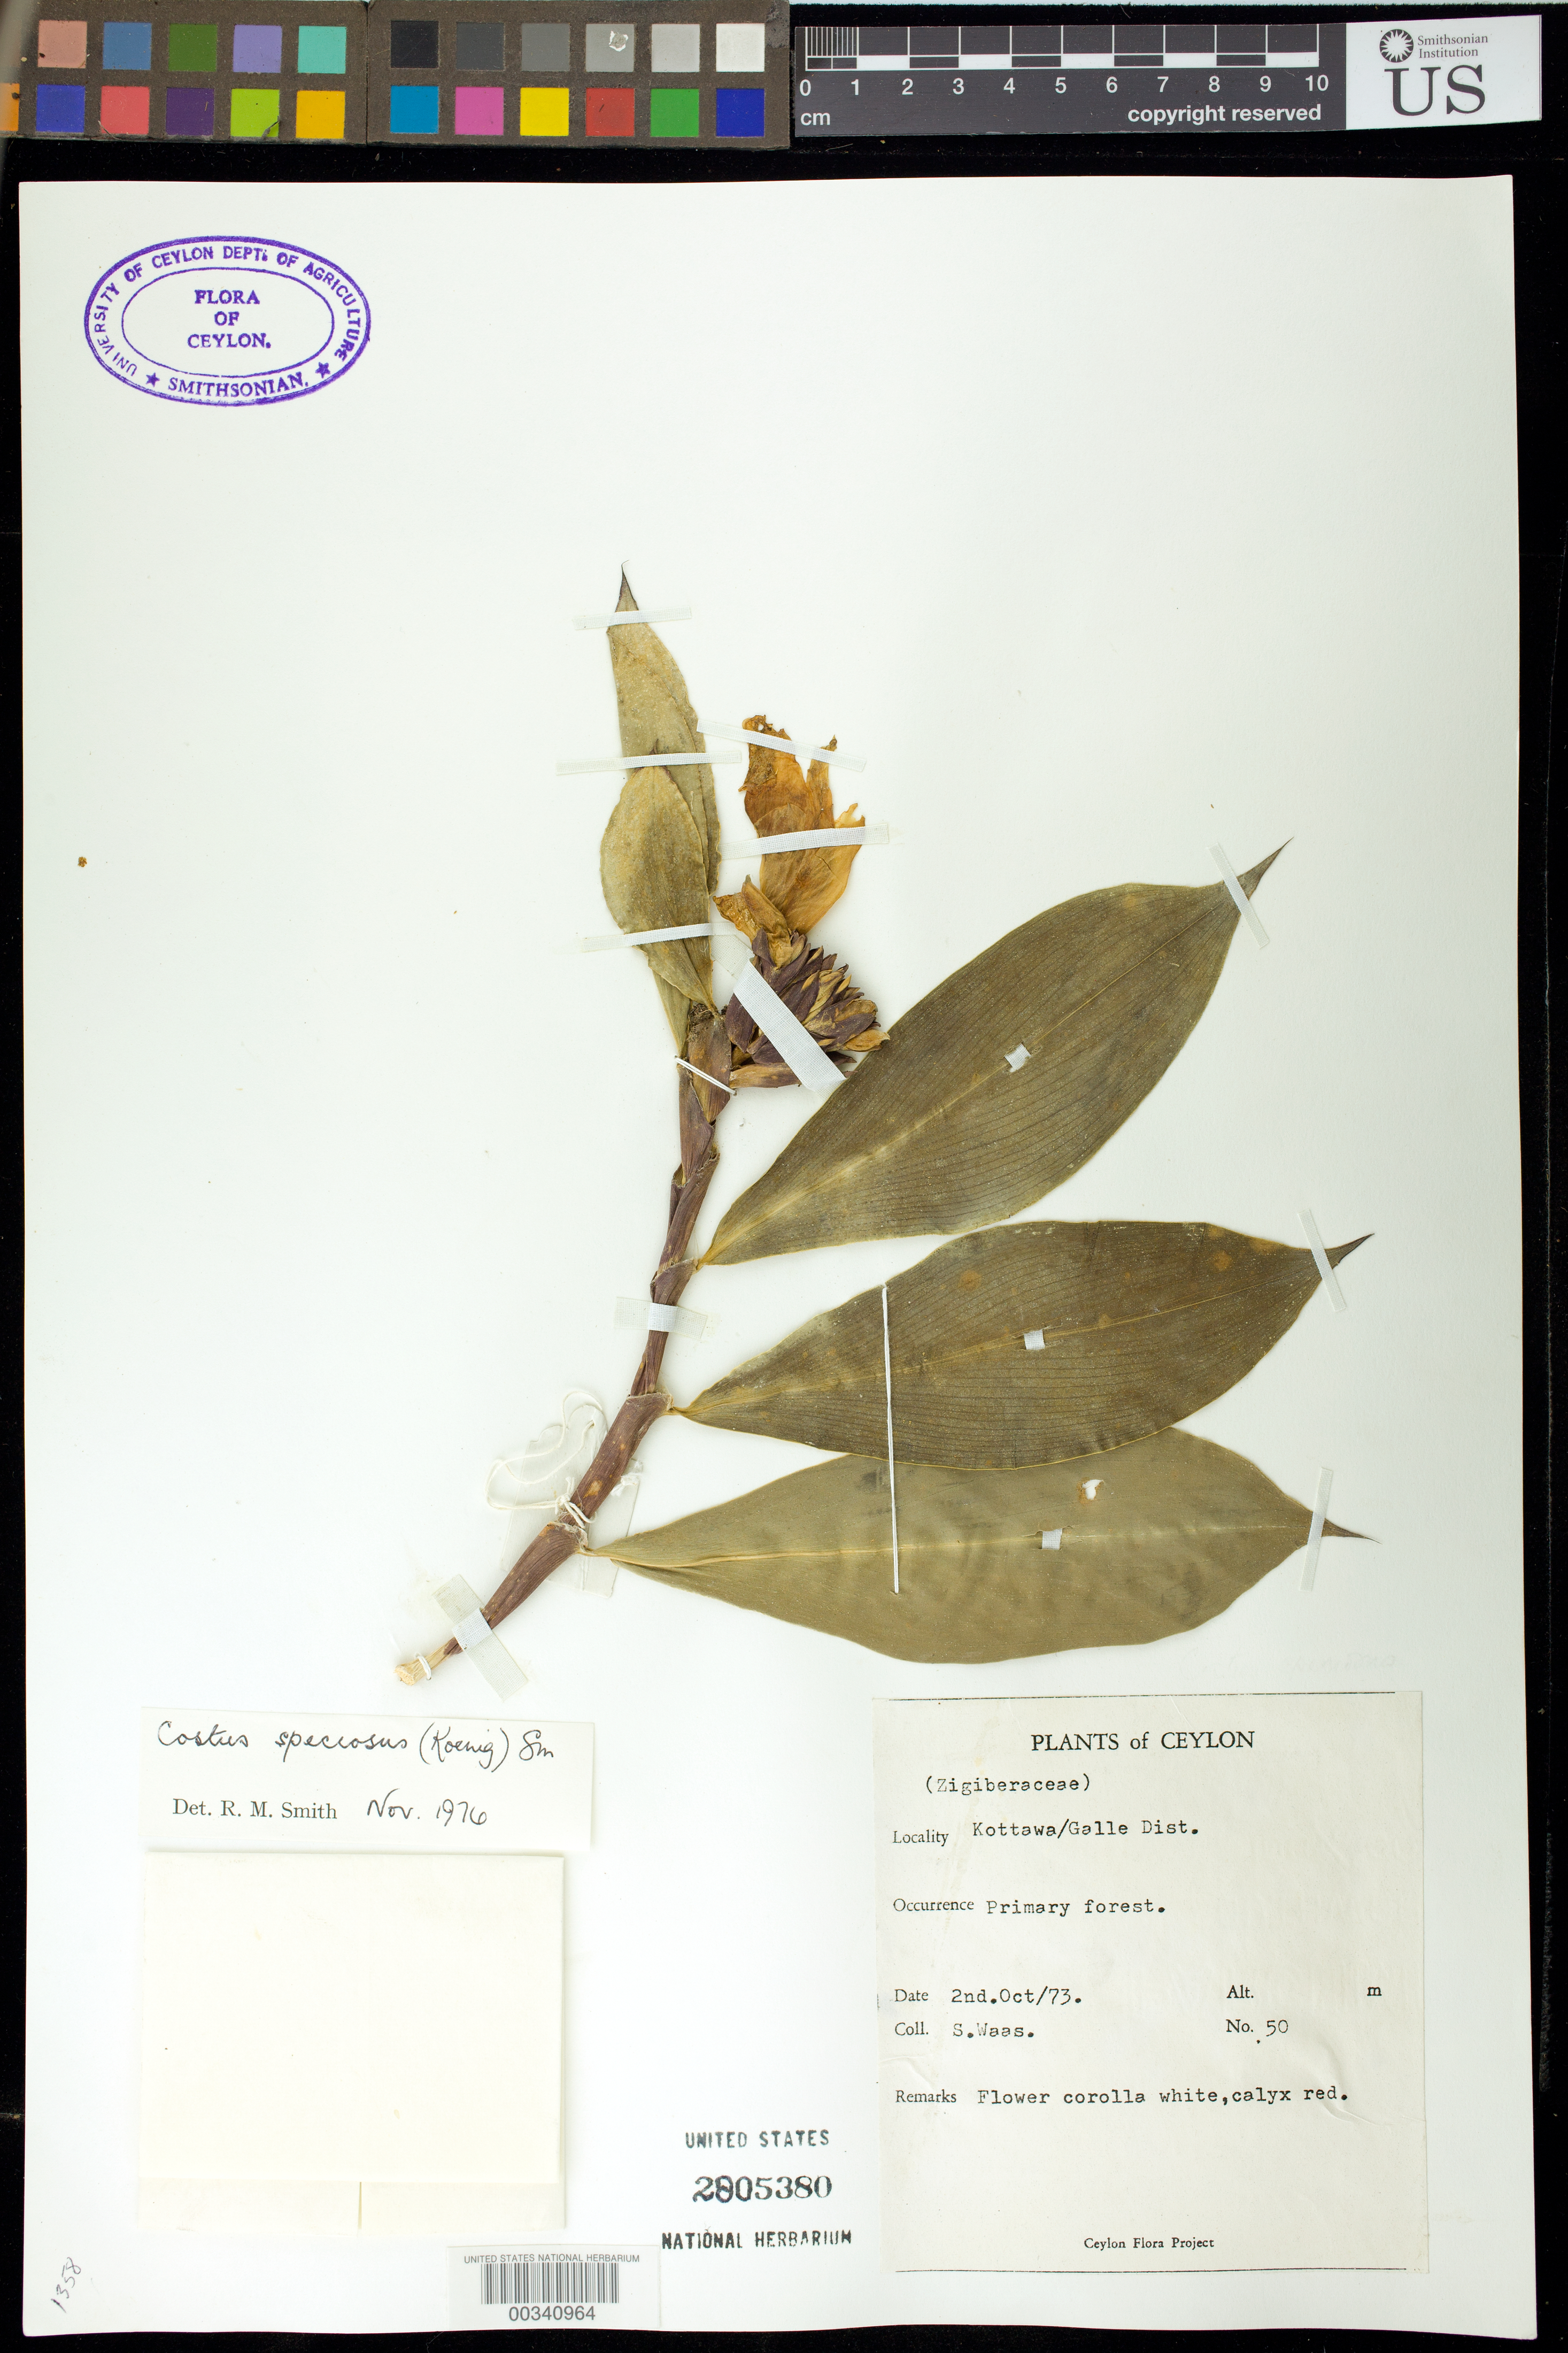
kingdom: Plantae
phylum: Tracheophyta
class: Liliopsida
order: Zingiberales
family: Costaceae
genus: Hellenia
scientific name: Hellenia speciosa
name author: (J. Koenig) S.R. Dutta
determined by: (US) Smithsonian Institution - National Museum of Natural History - Department of Botany (UNITED STATES)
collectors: S. Waas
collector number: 50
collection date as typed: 02 Oct 1973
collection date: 1973-10-02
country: Sri Lanka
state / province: Southern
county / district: Galle Dist.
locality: Plants of ceylon, kottawa/galle dist.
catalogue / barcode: US 2805380